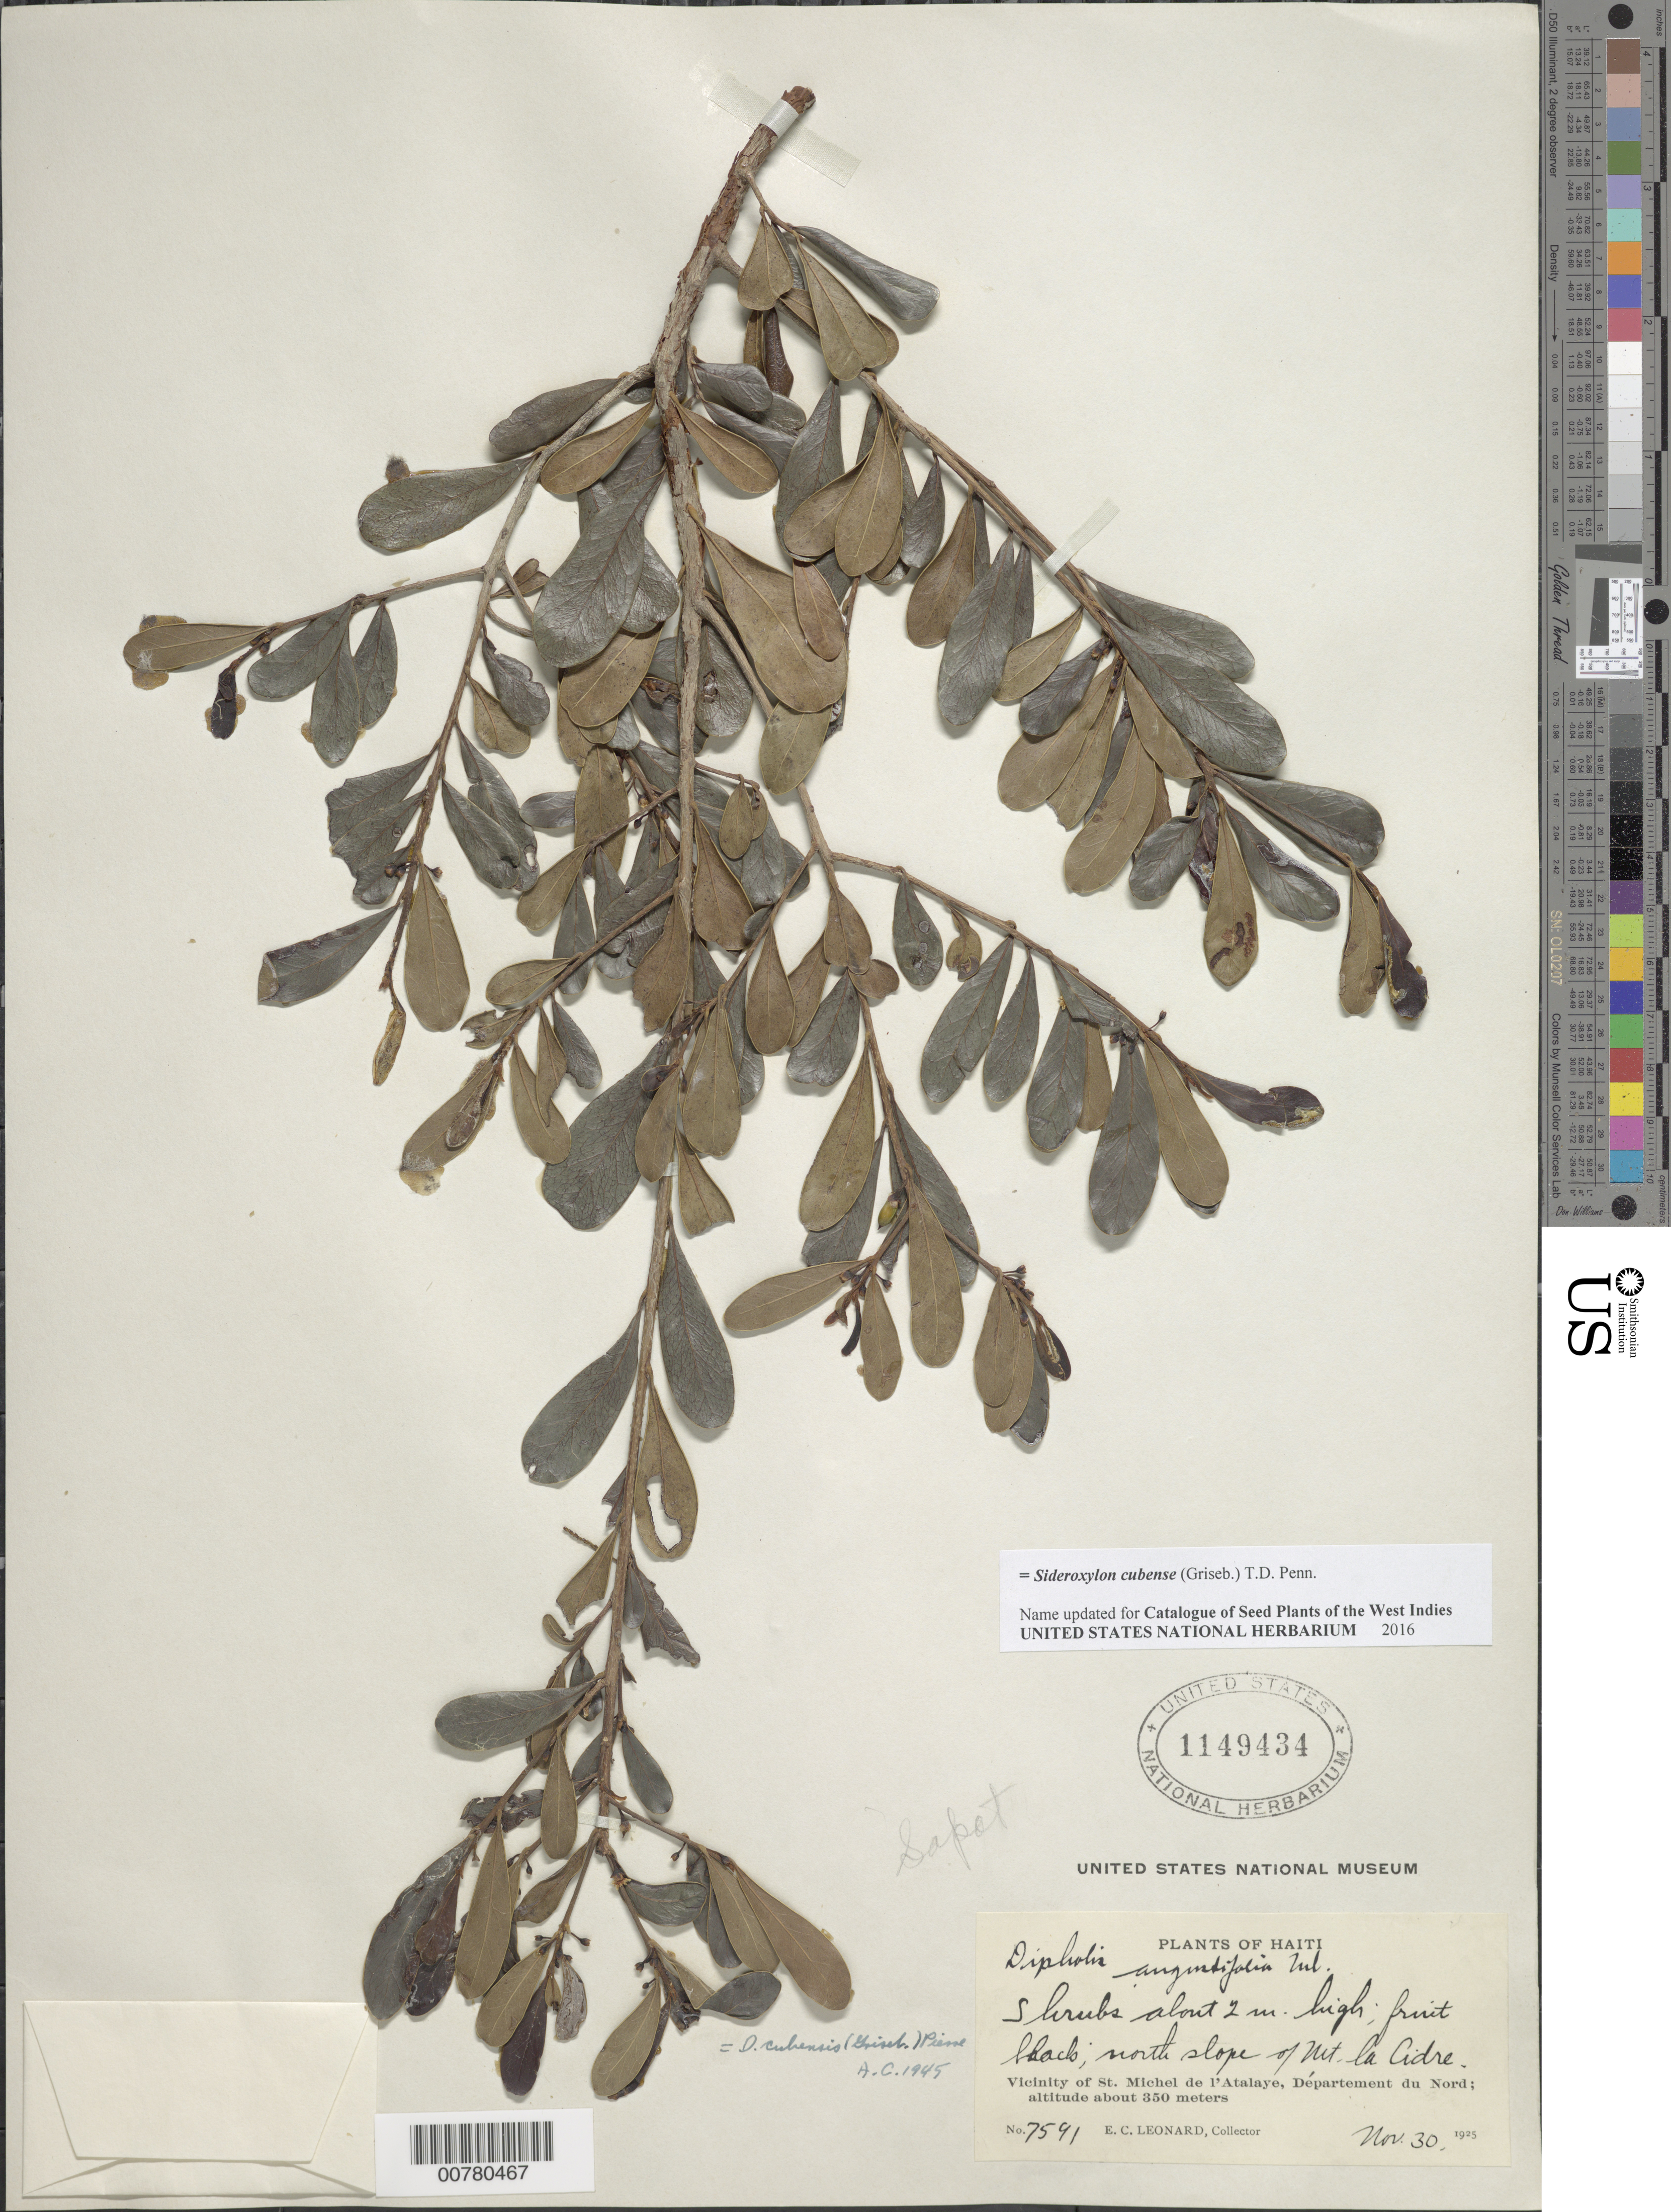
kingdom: Plantae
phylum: Tracheophyta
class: Magnoliopsida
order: Ericales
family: Sapotaceae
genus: Sideroxylon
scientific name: Sideroxylon cubense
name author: (Griseb.) T.D. Penn.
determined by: Cronquist, A. J.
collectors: E. C. Leonard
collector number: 7591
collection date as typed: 30 Nov 1925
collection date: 1925-11-30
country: Haiti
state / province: Nord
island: Hispaniola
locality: Vicinity of St. Michel de l'Atalaye, north slope of Mt. La Cidre.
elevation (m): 350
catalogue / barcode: US 1149434